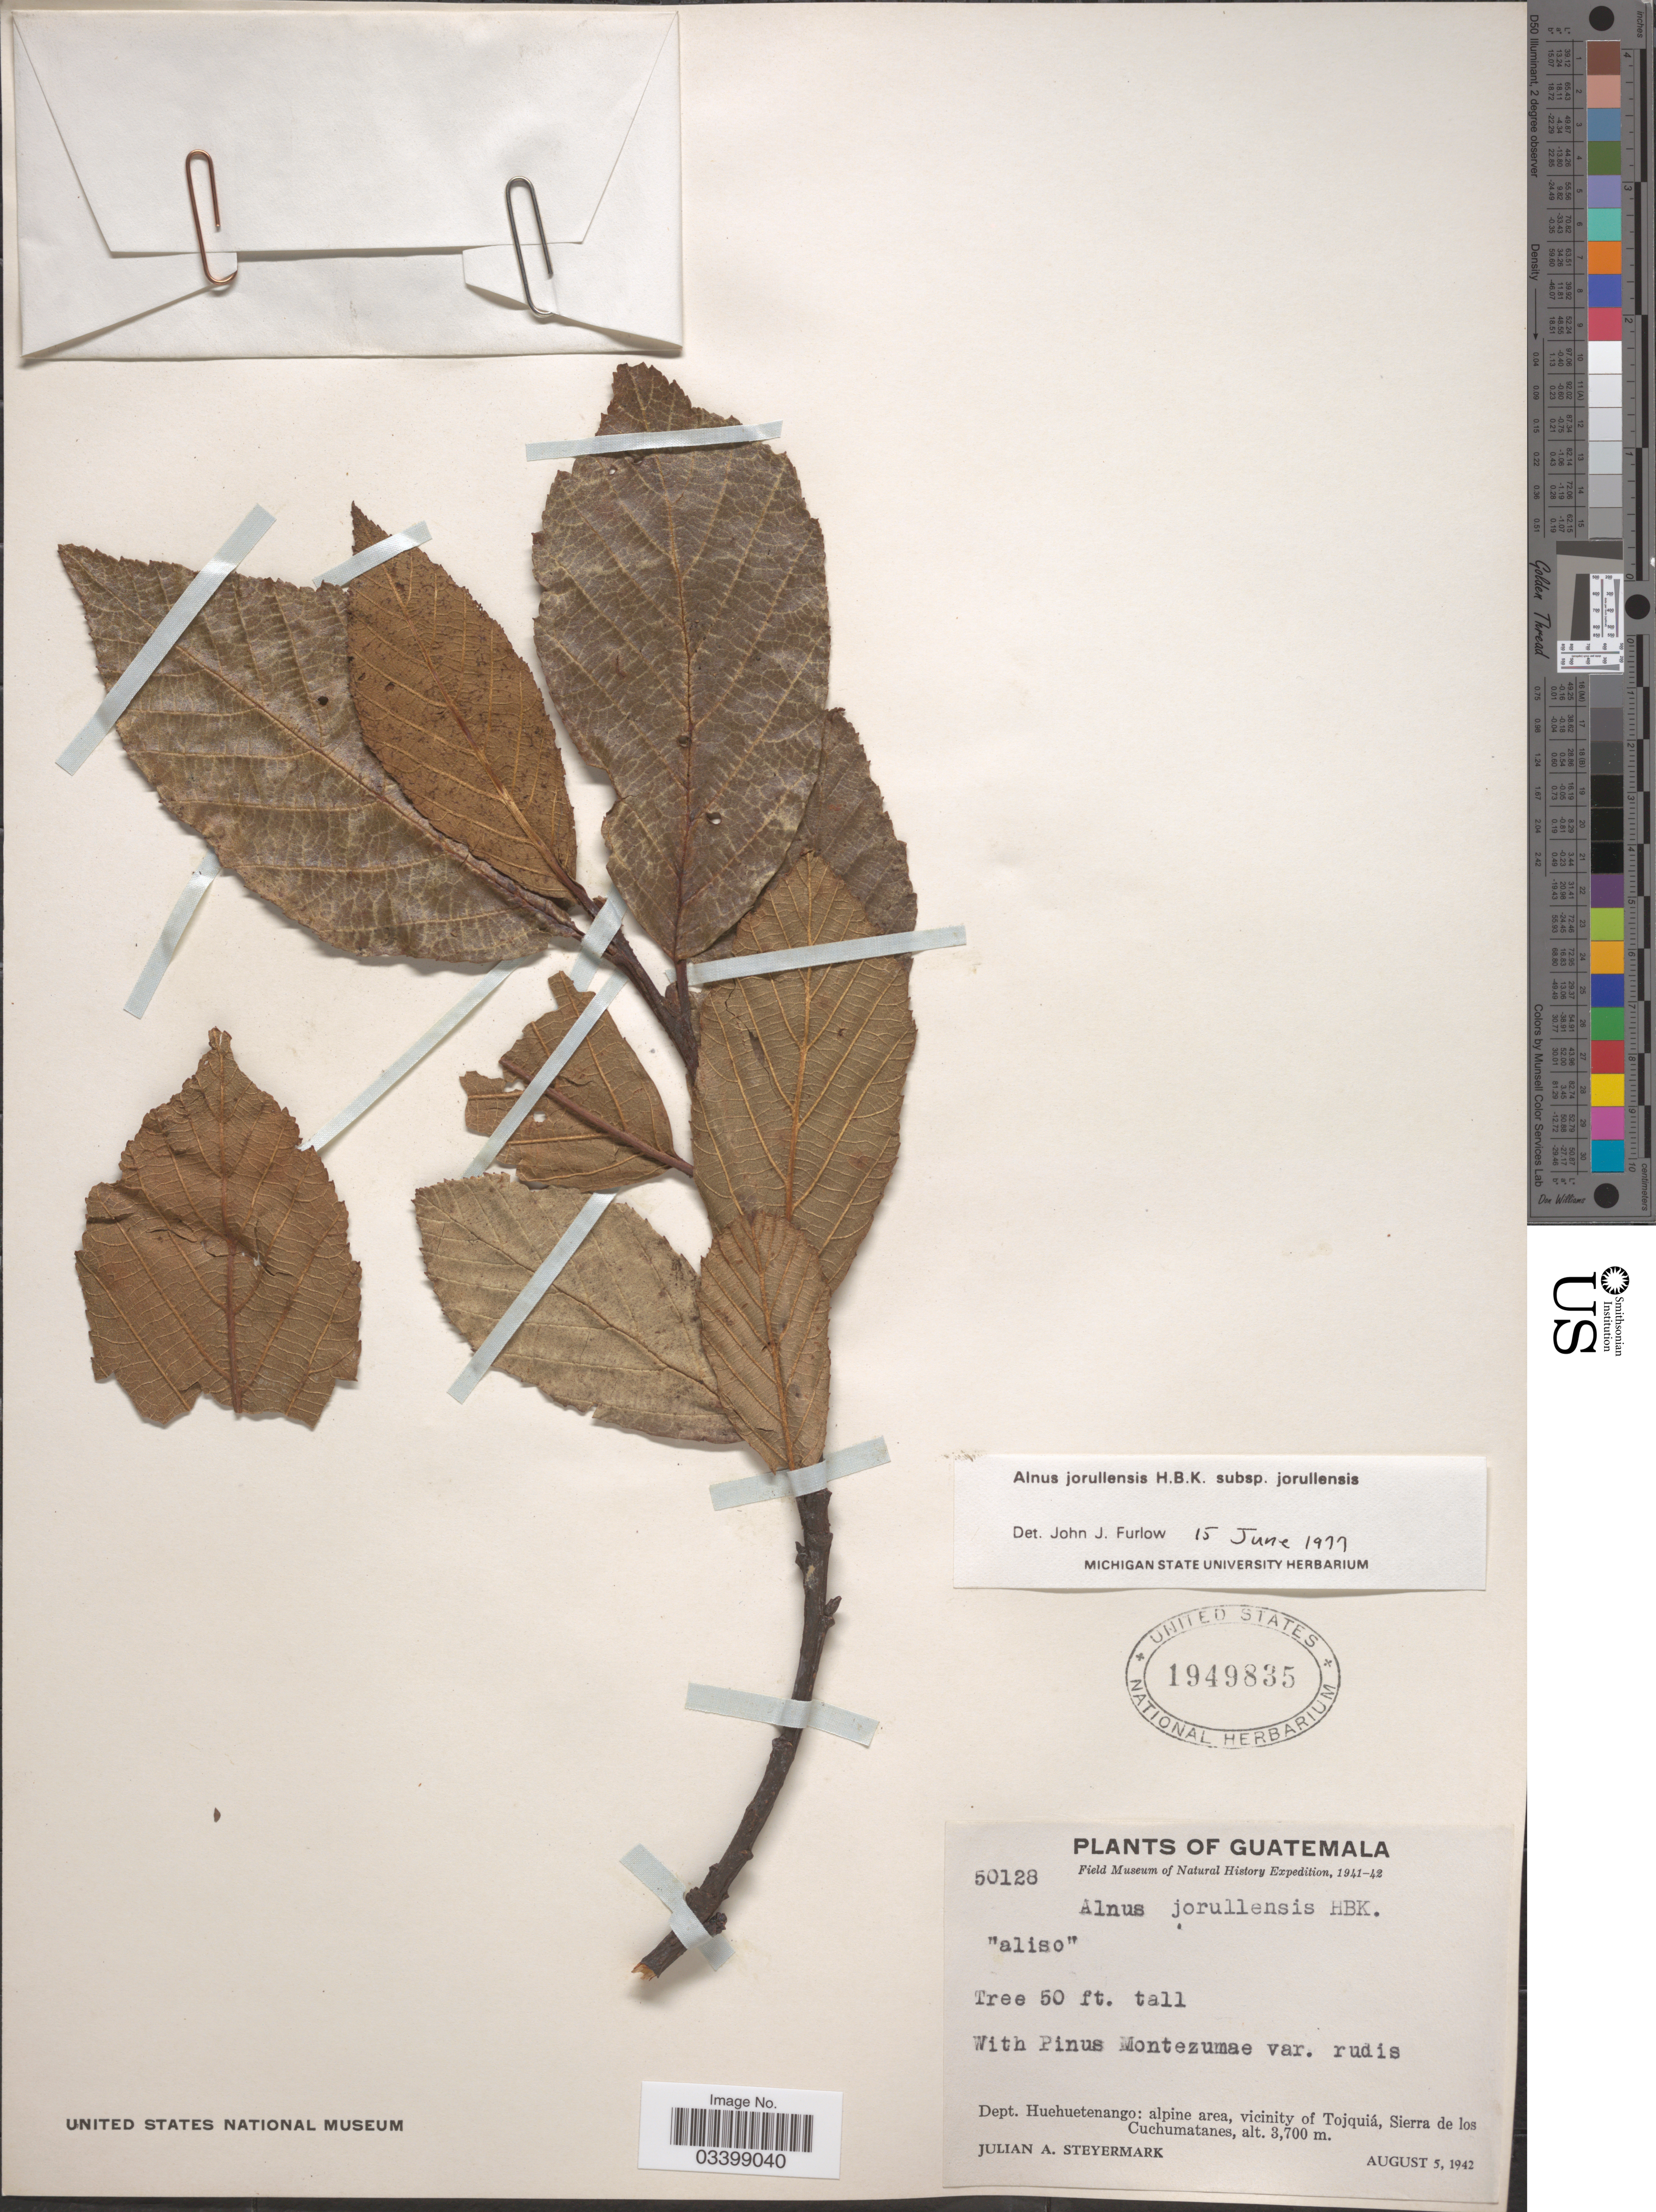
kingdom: Plantae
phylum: Tracheophyta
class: Magnoliopsida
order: Fagales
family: Betulaceae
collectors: J. Steyermark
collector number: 50128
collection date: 1942-08-05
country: Guatemala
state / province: Huehuetenango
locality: Dept. Huehuetenango: alpine area, vicinity of Tojquiá, Sierra de los Cuchumatanes.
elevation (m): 3700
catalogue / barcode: US 1949835